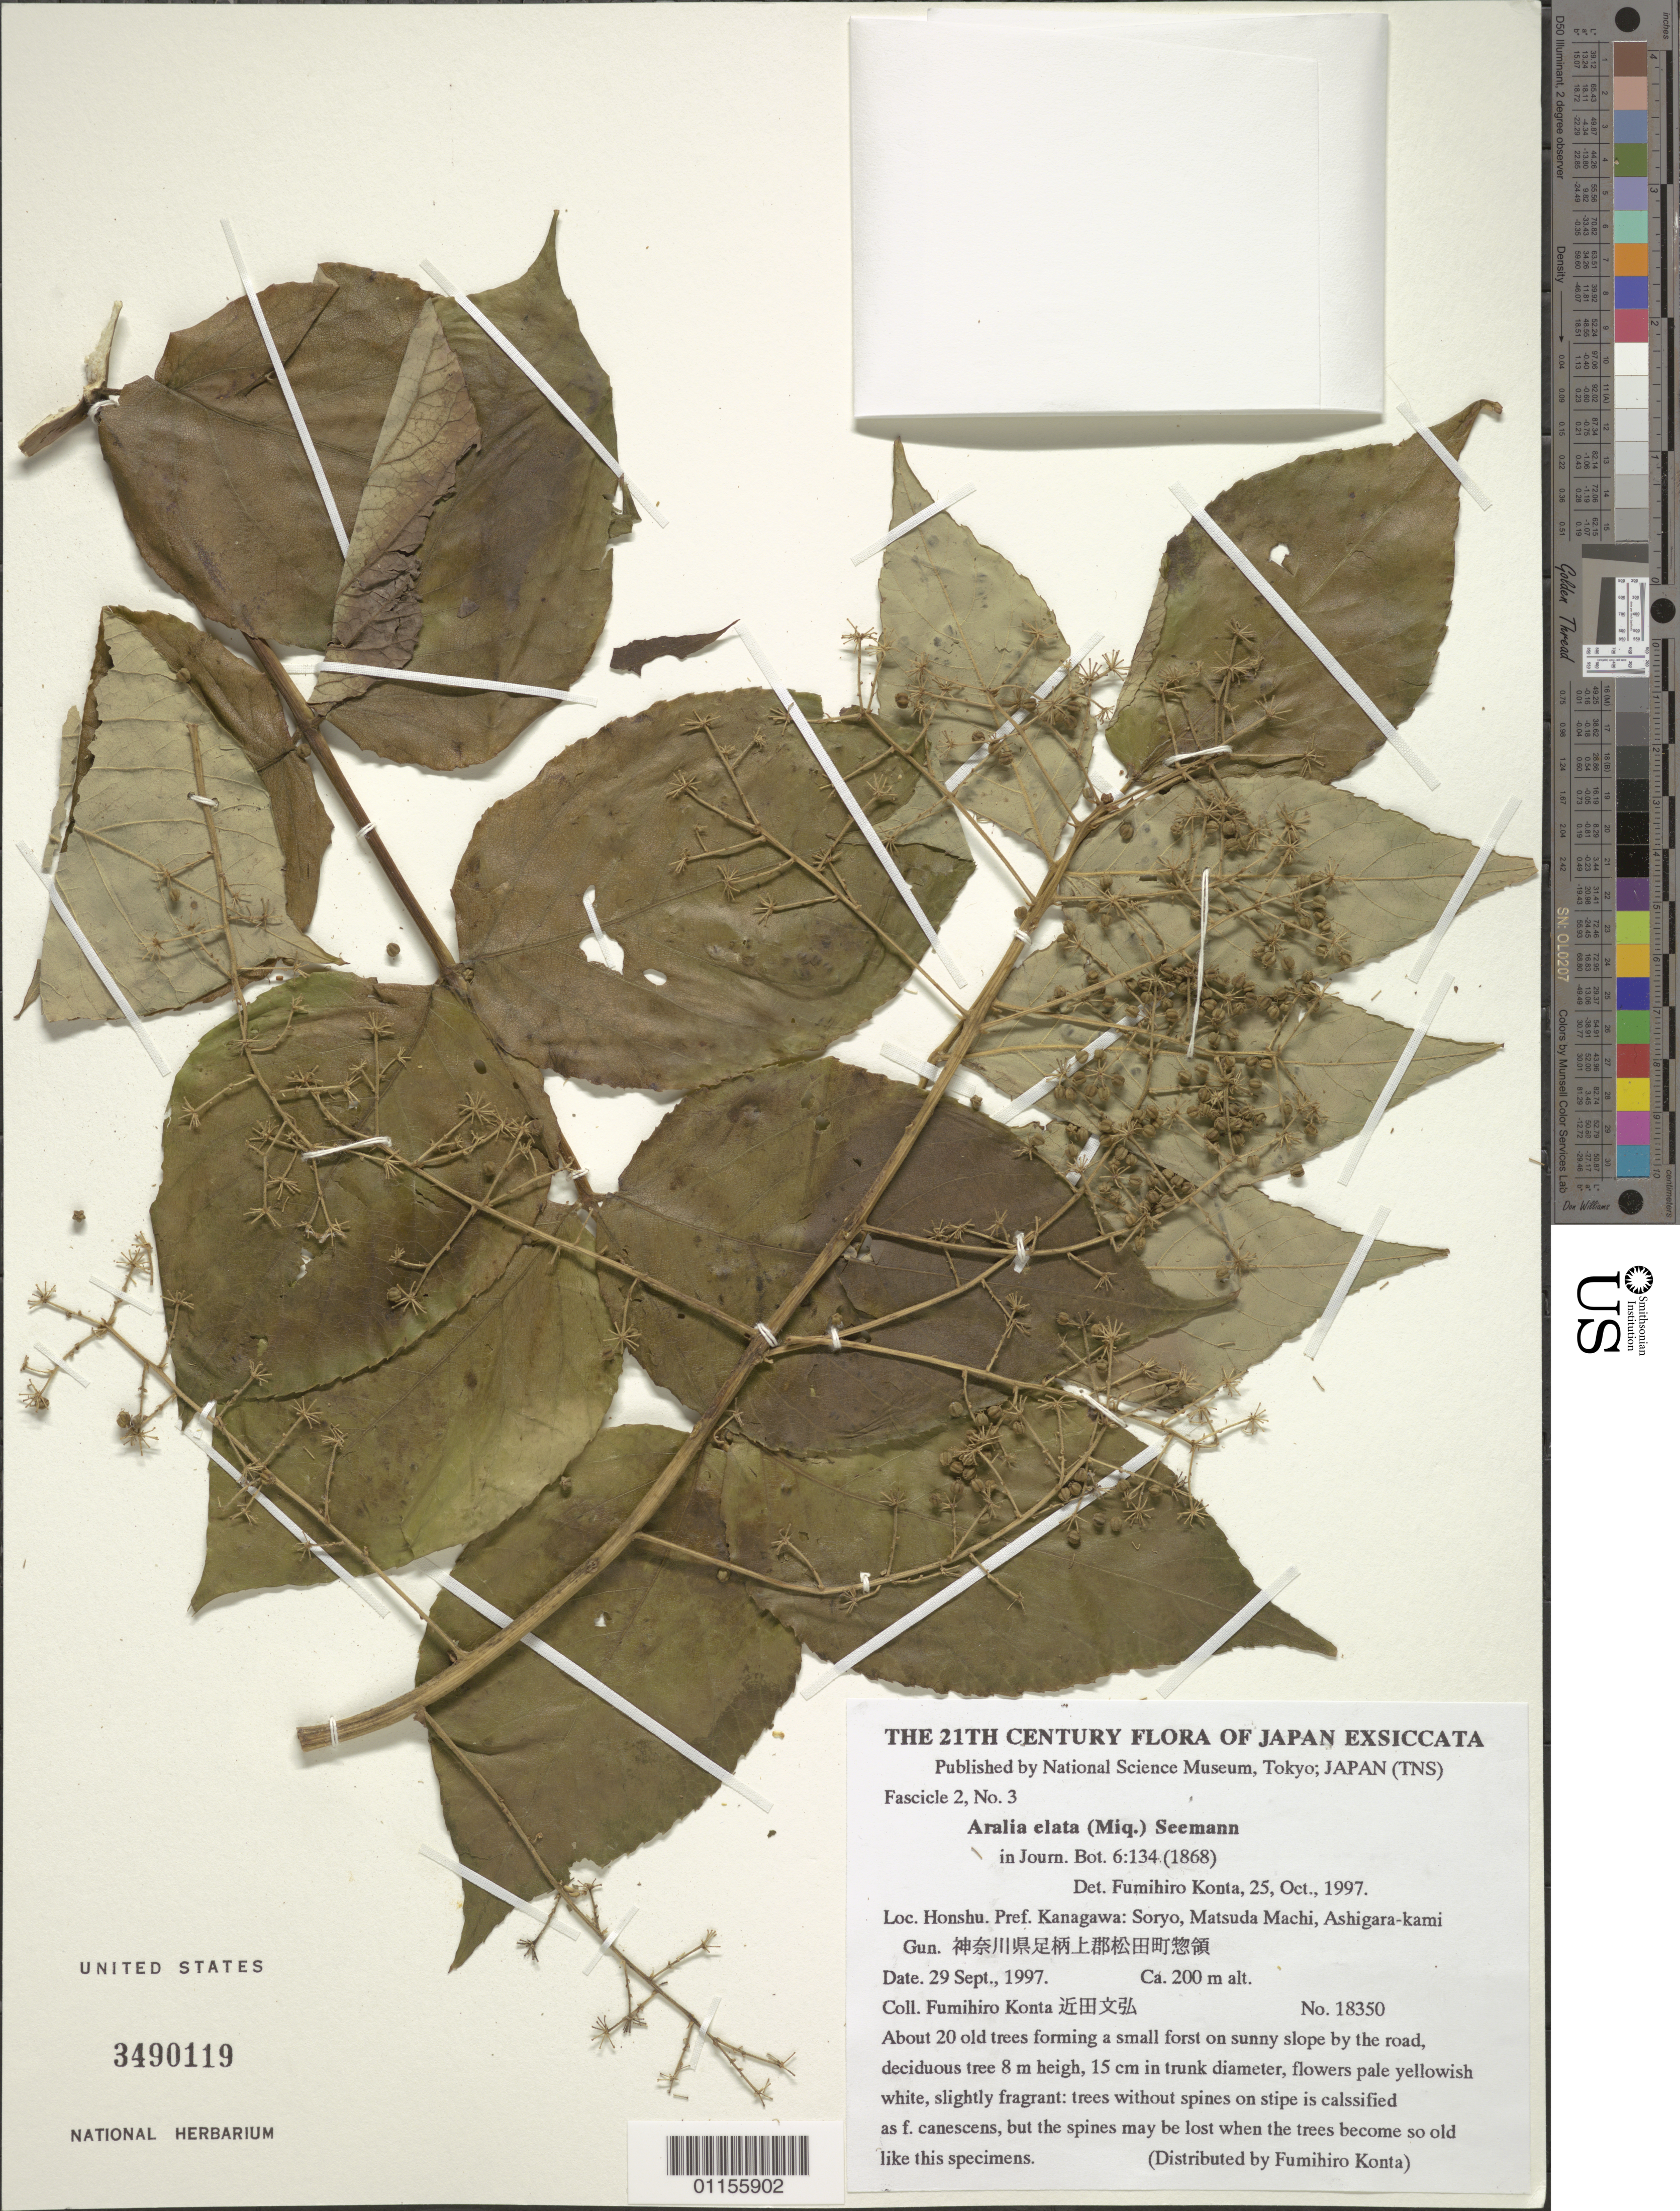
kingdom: Plantae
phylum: Tracheophyta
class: Magnoliopsida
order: Apiales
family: Araliaceae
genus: Aralia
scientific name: Aralia elata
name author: (Miq.) Seem.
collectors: F. Konta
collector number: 18350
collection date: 1997-09-29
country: Japan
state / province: Kanagawa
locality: Pref. Kanagawa: Soryo, Matsuda Machi, Ashigara-kami Gun.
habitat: Trees forming a small forest on sunny slope by the road.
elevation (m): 200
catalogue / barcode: US 3490119